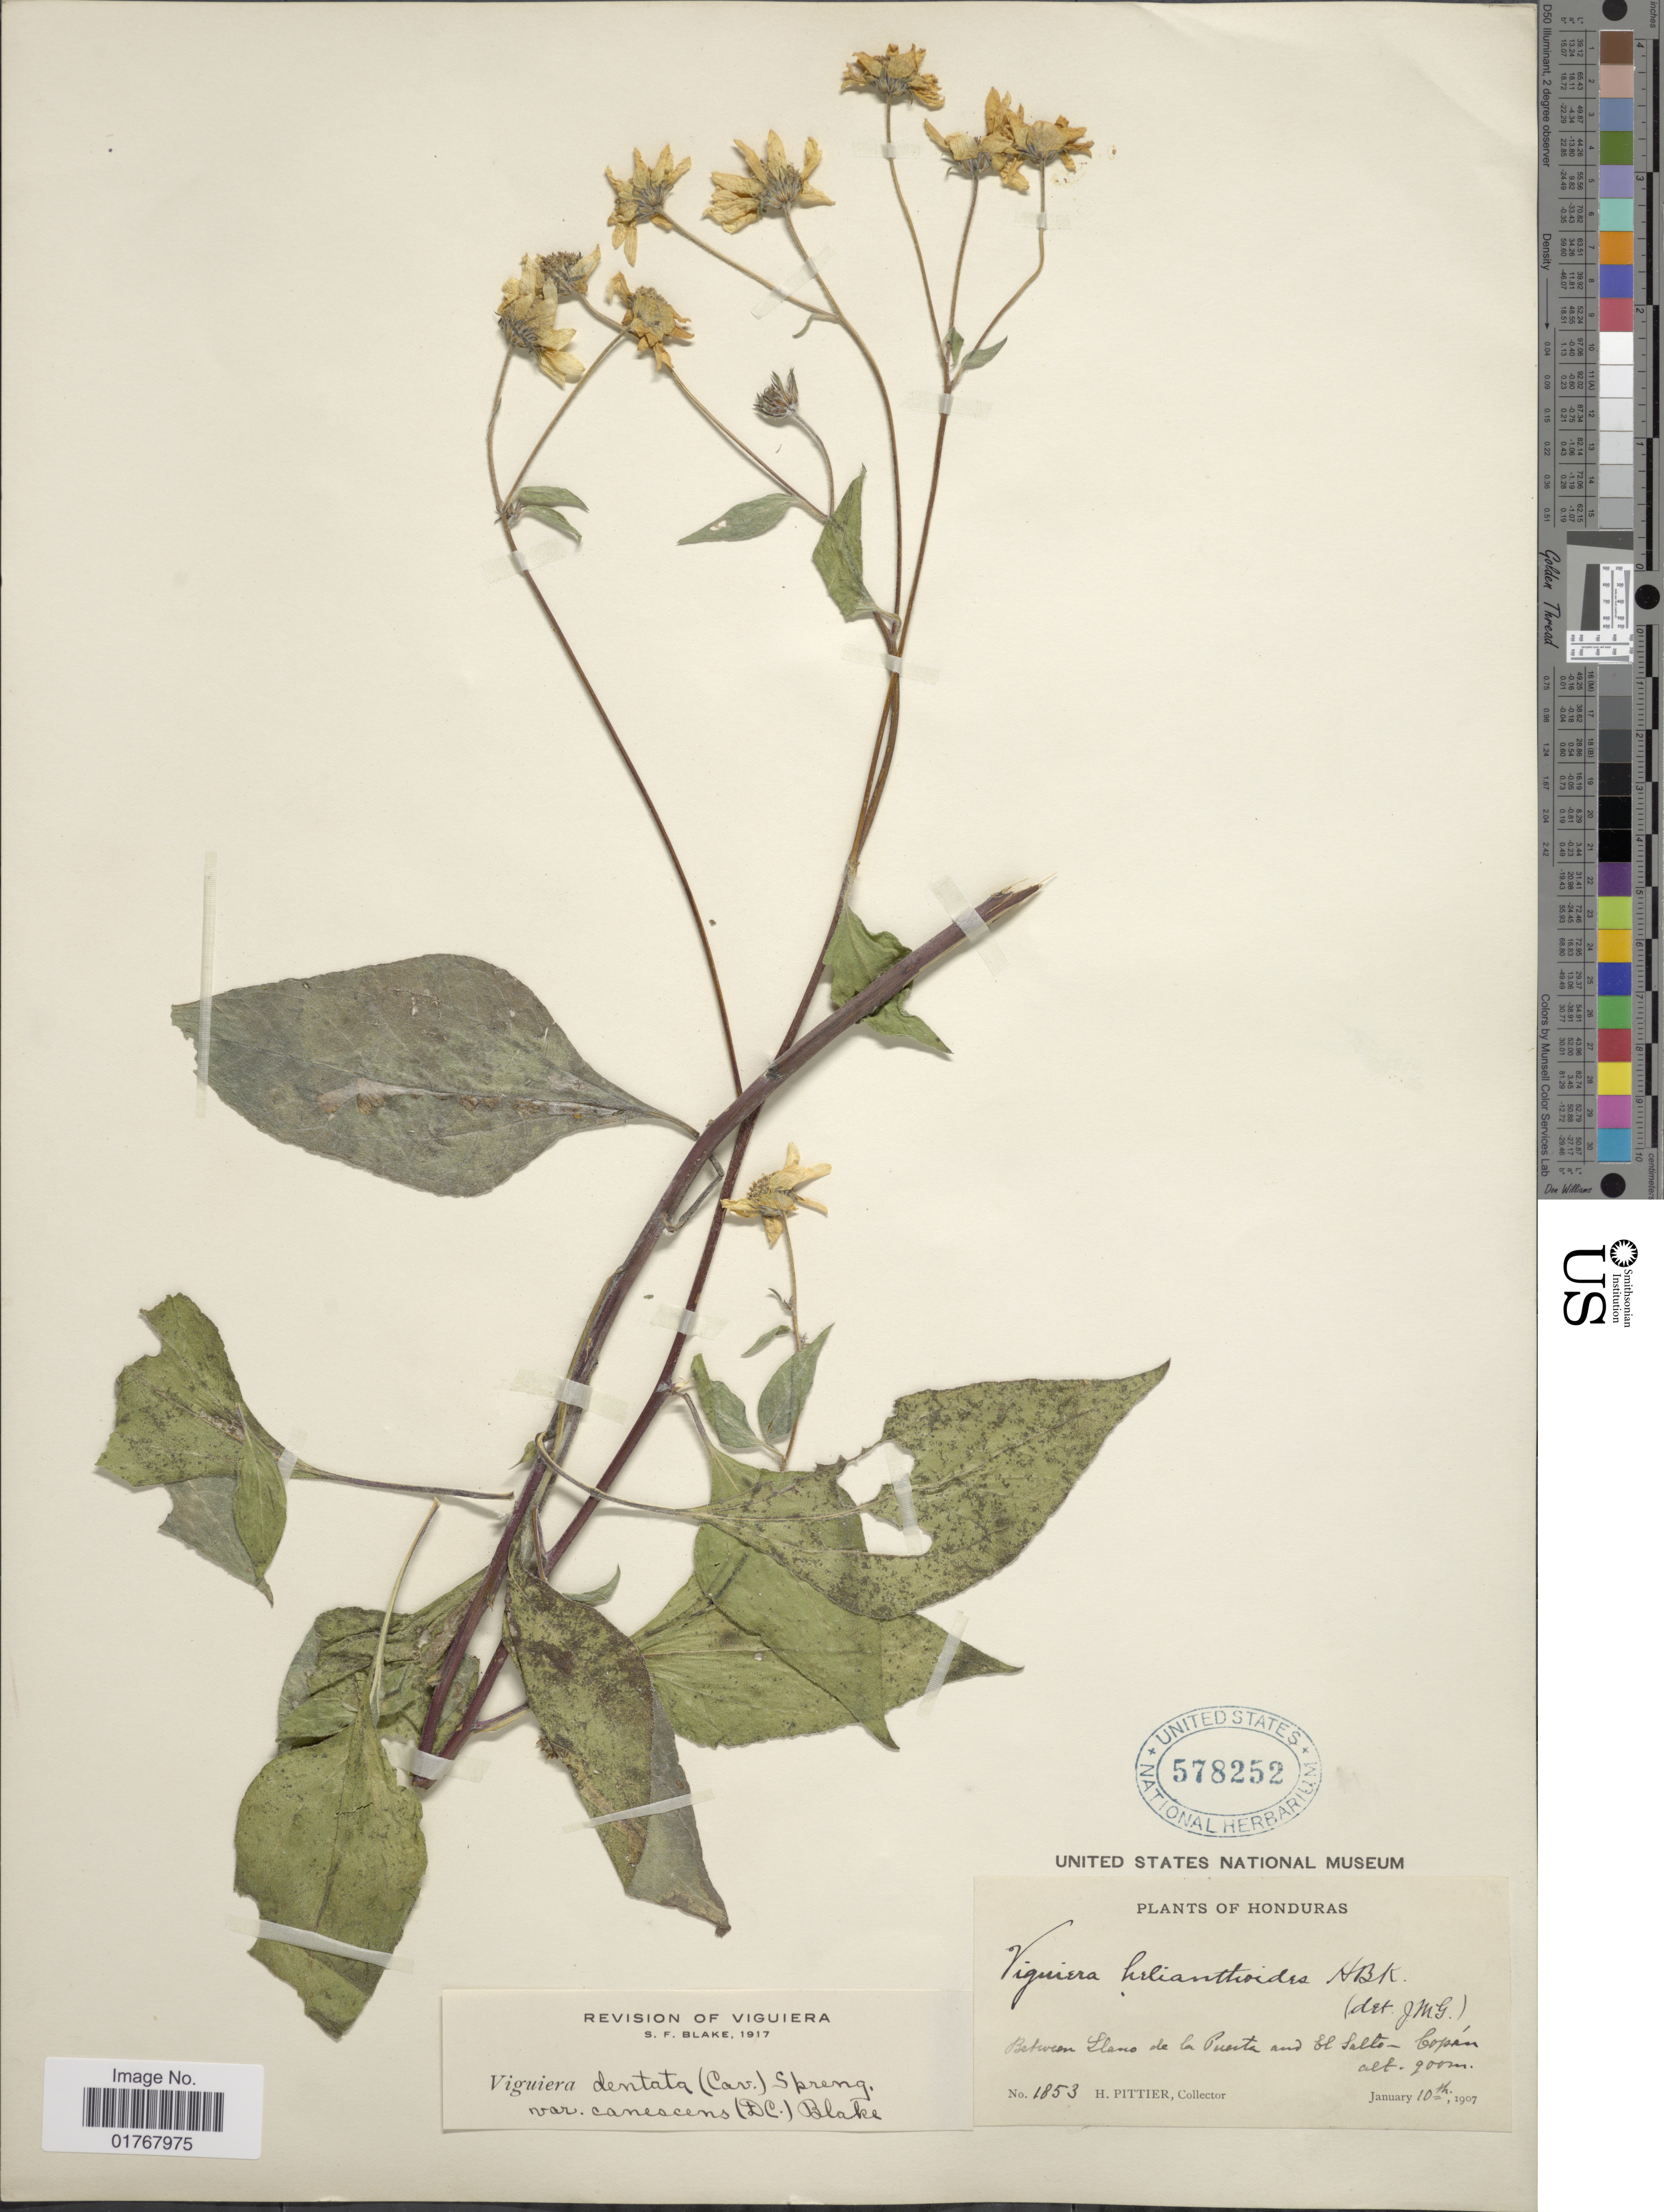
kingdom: Plantae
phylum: Tracheophyta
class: Magnoliopsida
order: Asterales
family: Asteraceae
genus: Viguiera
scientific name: Viguiera dentata var. canescens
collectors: H. Pitier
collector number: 1853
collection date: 1907-01-10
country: Honduras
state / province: Copán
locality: Between Llano de la Puerta and El Salto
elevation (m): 900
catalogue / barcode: US 578252